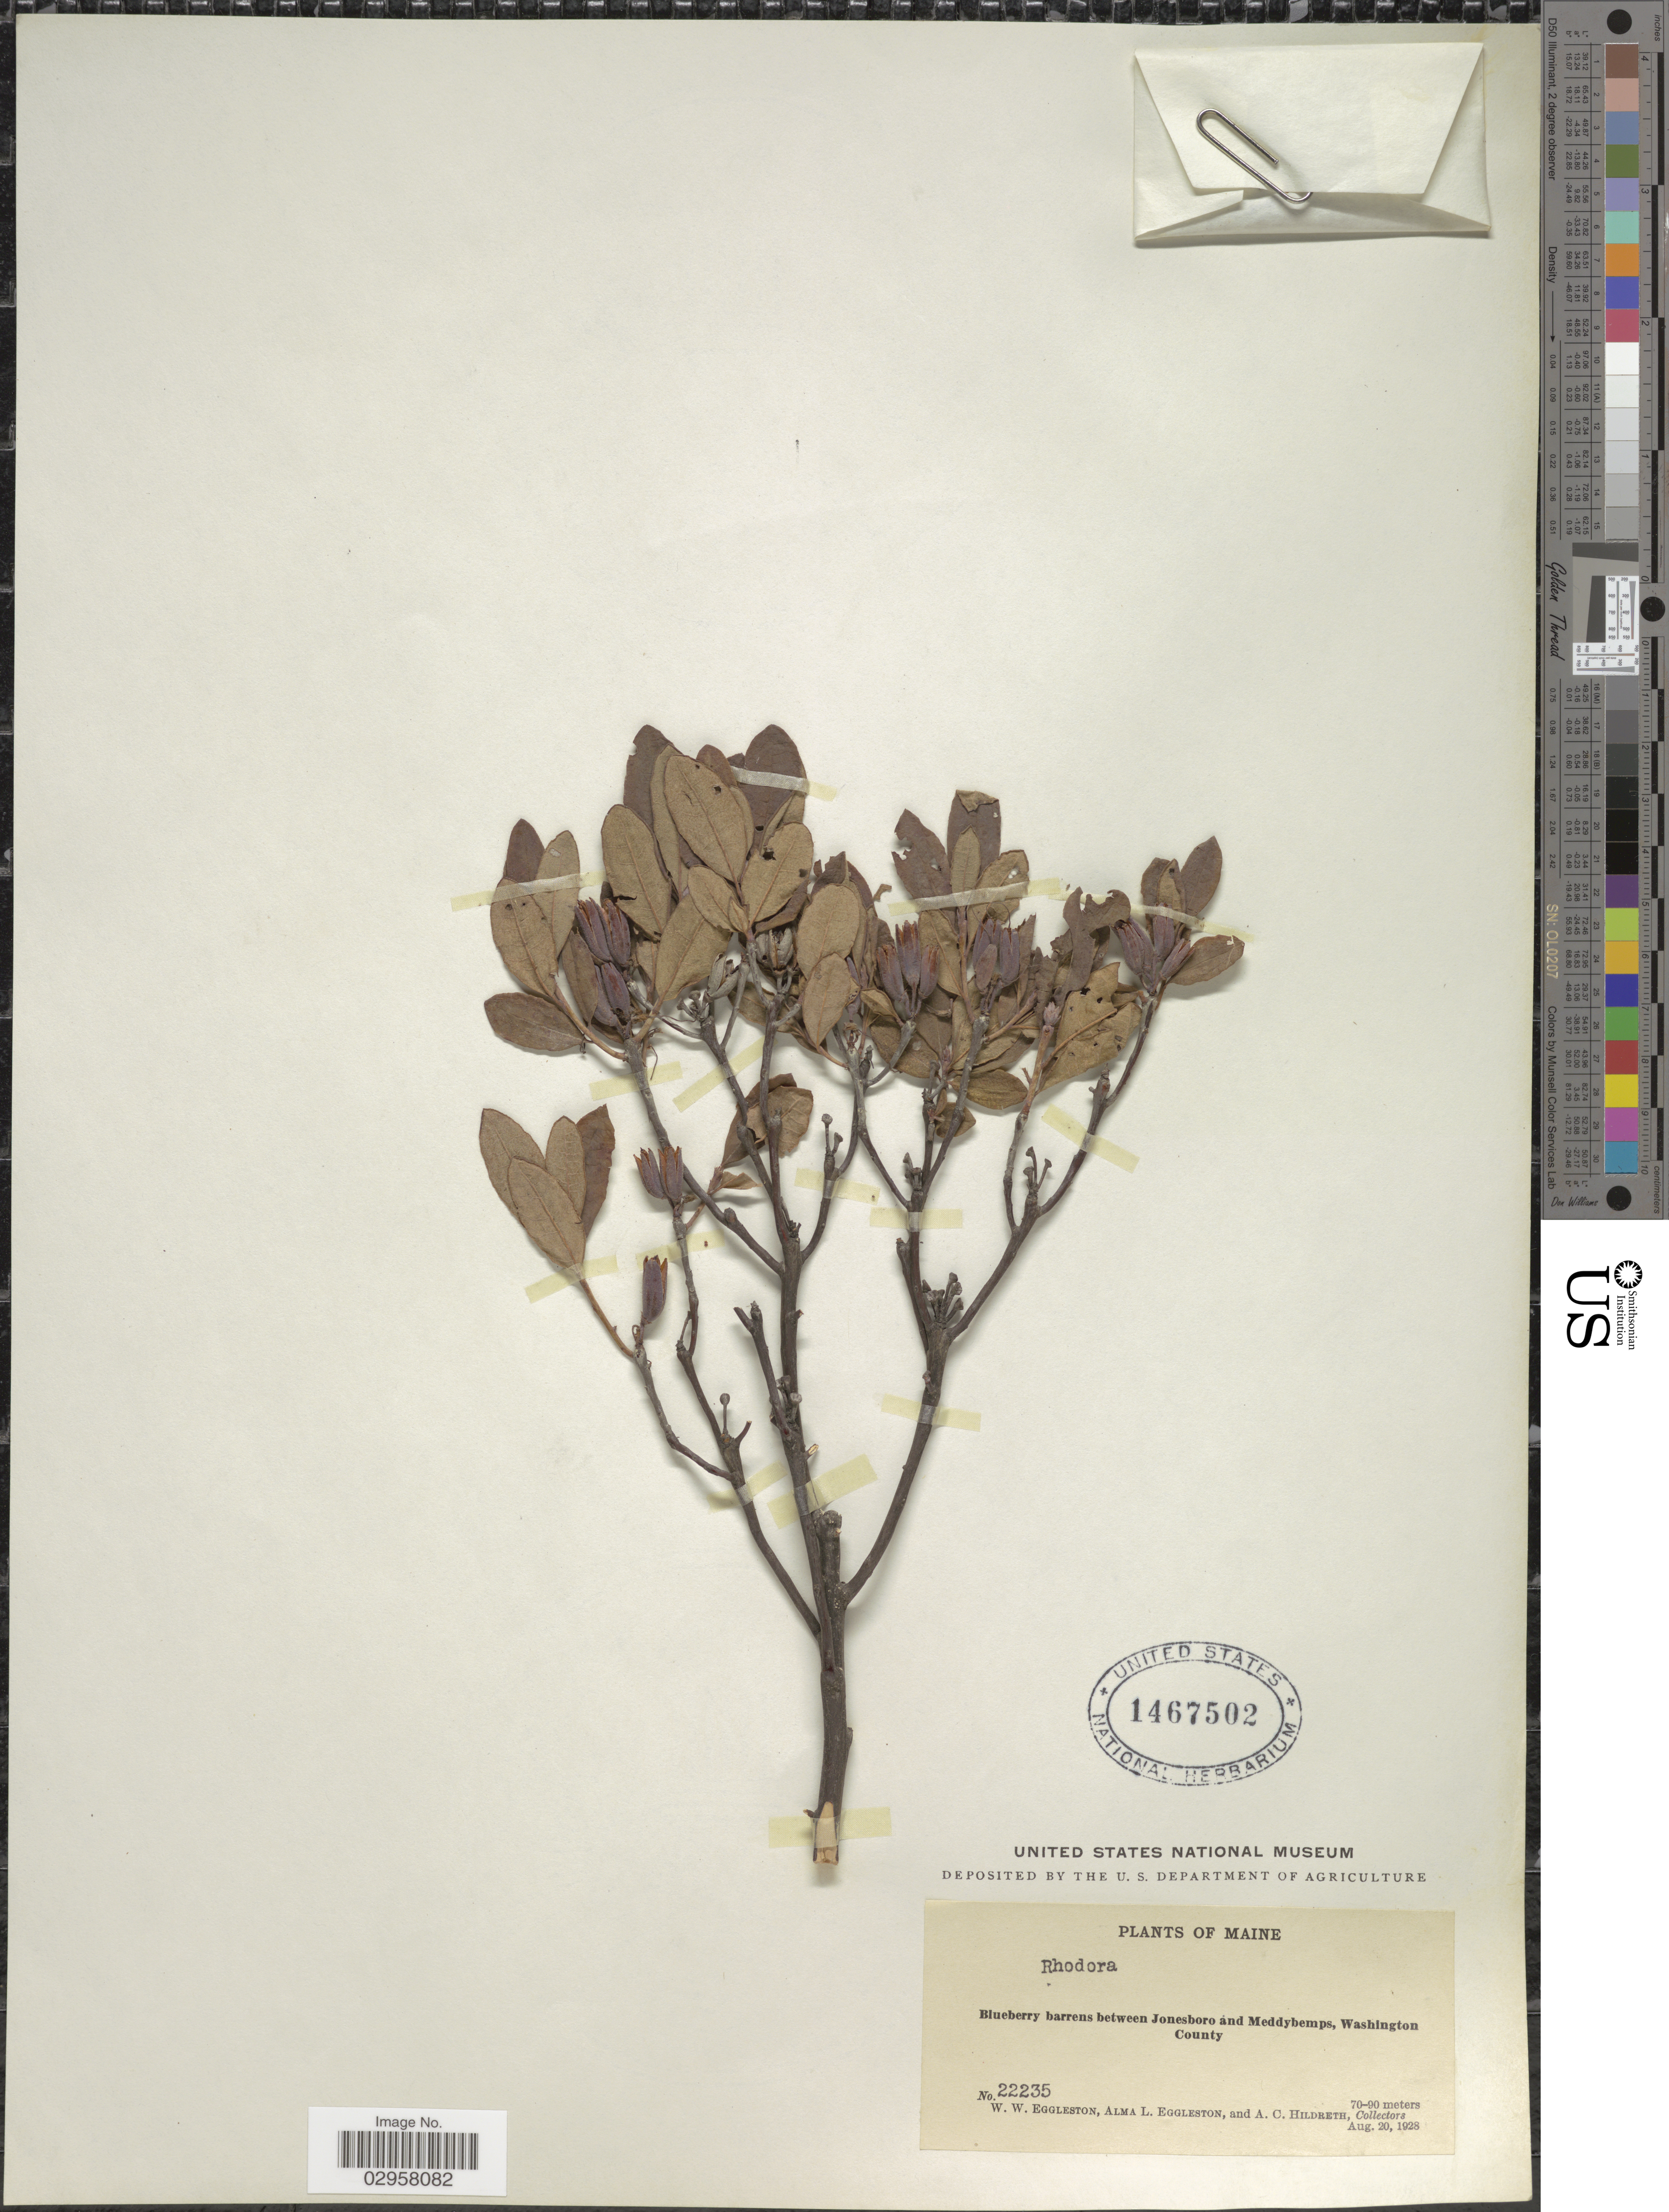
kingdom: Plantae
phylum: Tracheophyta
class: Magnoliopsida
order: Ericales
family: Ericaceae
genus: Rhododendron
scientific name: Rhododendron canadense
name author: (L.) Torr.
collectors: W. W. Eggleston, A. Eggleston & A. Hildreth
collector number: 22235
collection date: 1928-08-20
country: United States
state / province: Maine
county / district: Washington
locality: Blueberry barrens between Jonesboro and Meddybemps, Washington County.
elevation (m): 70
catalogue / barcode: US 1467502